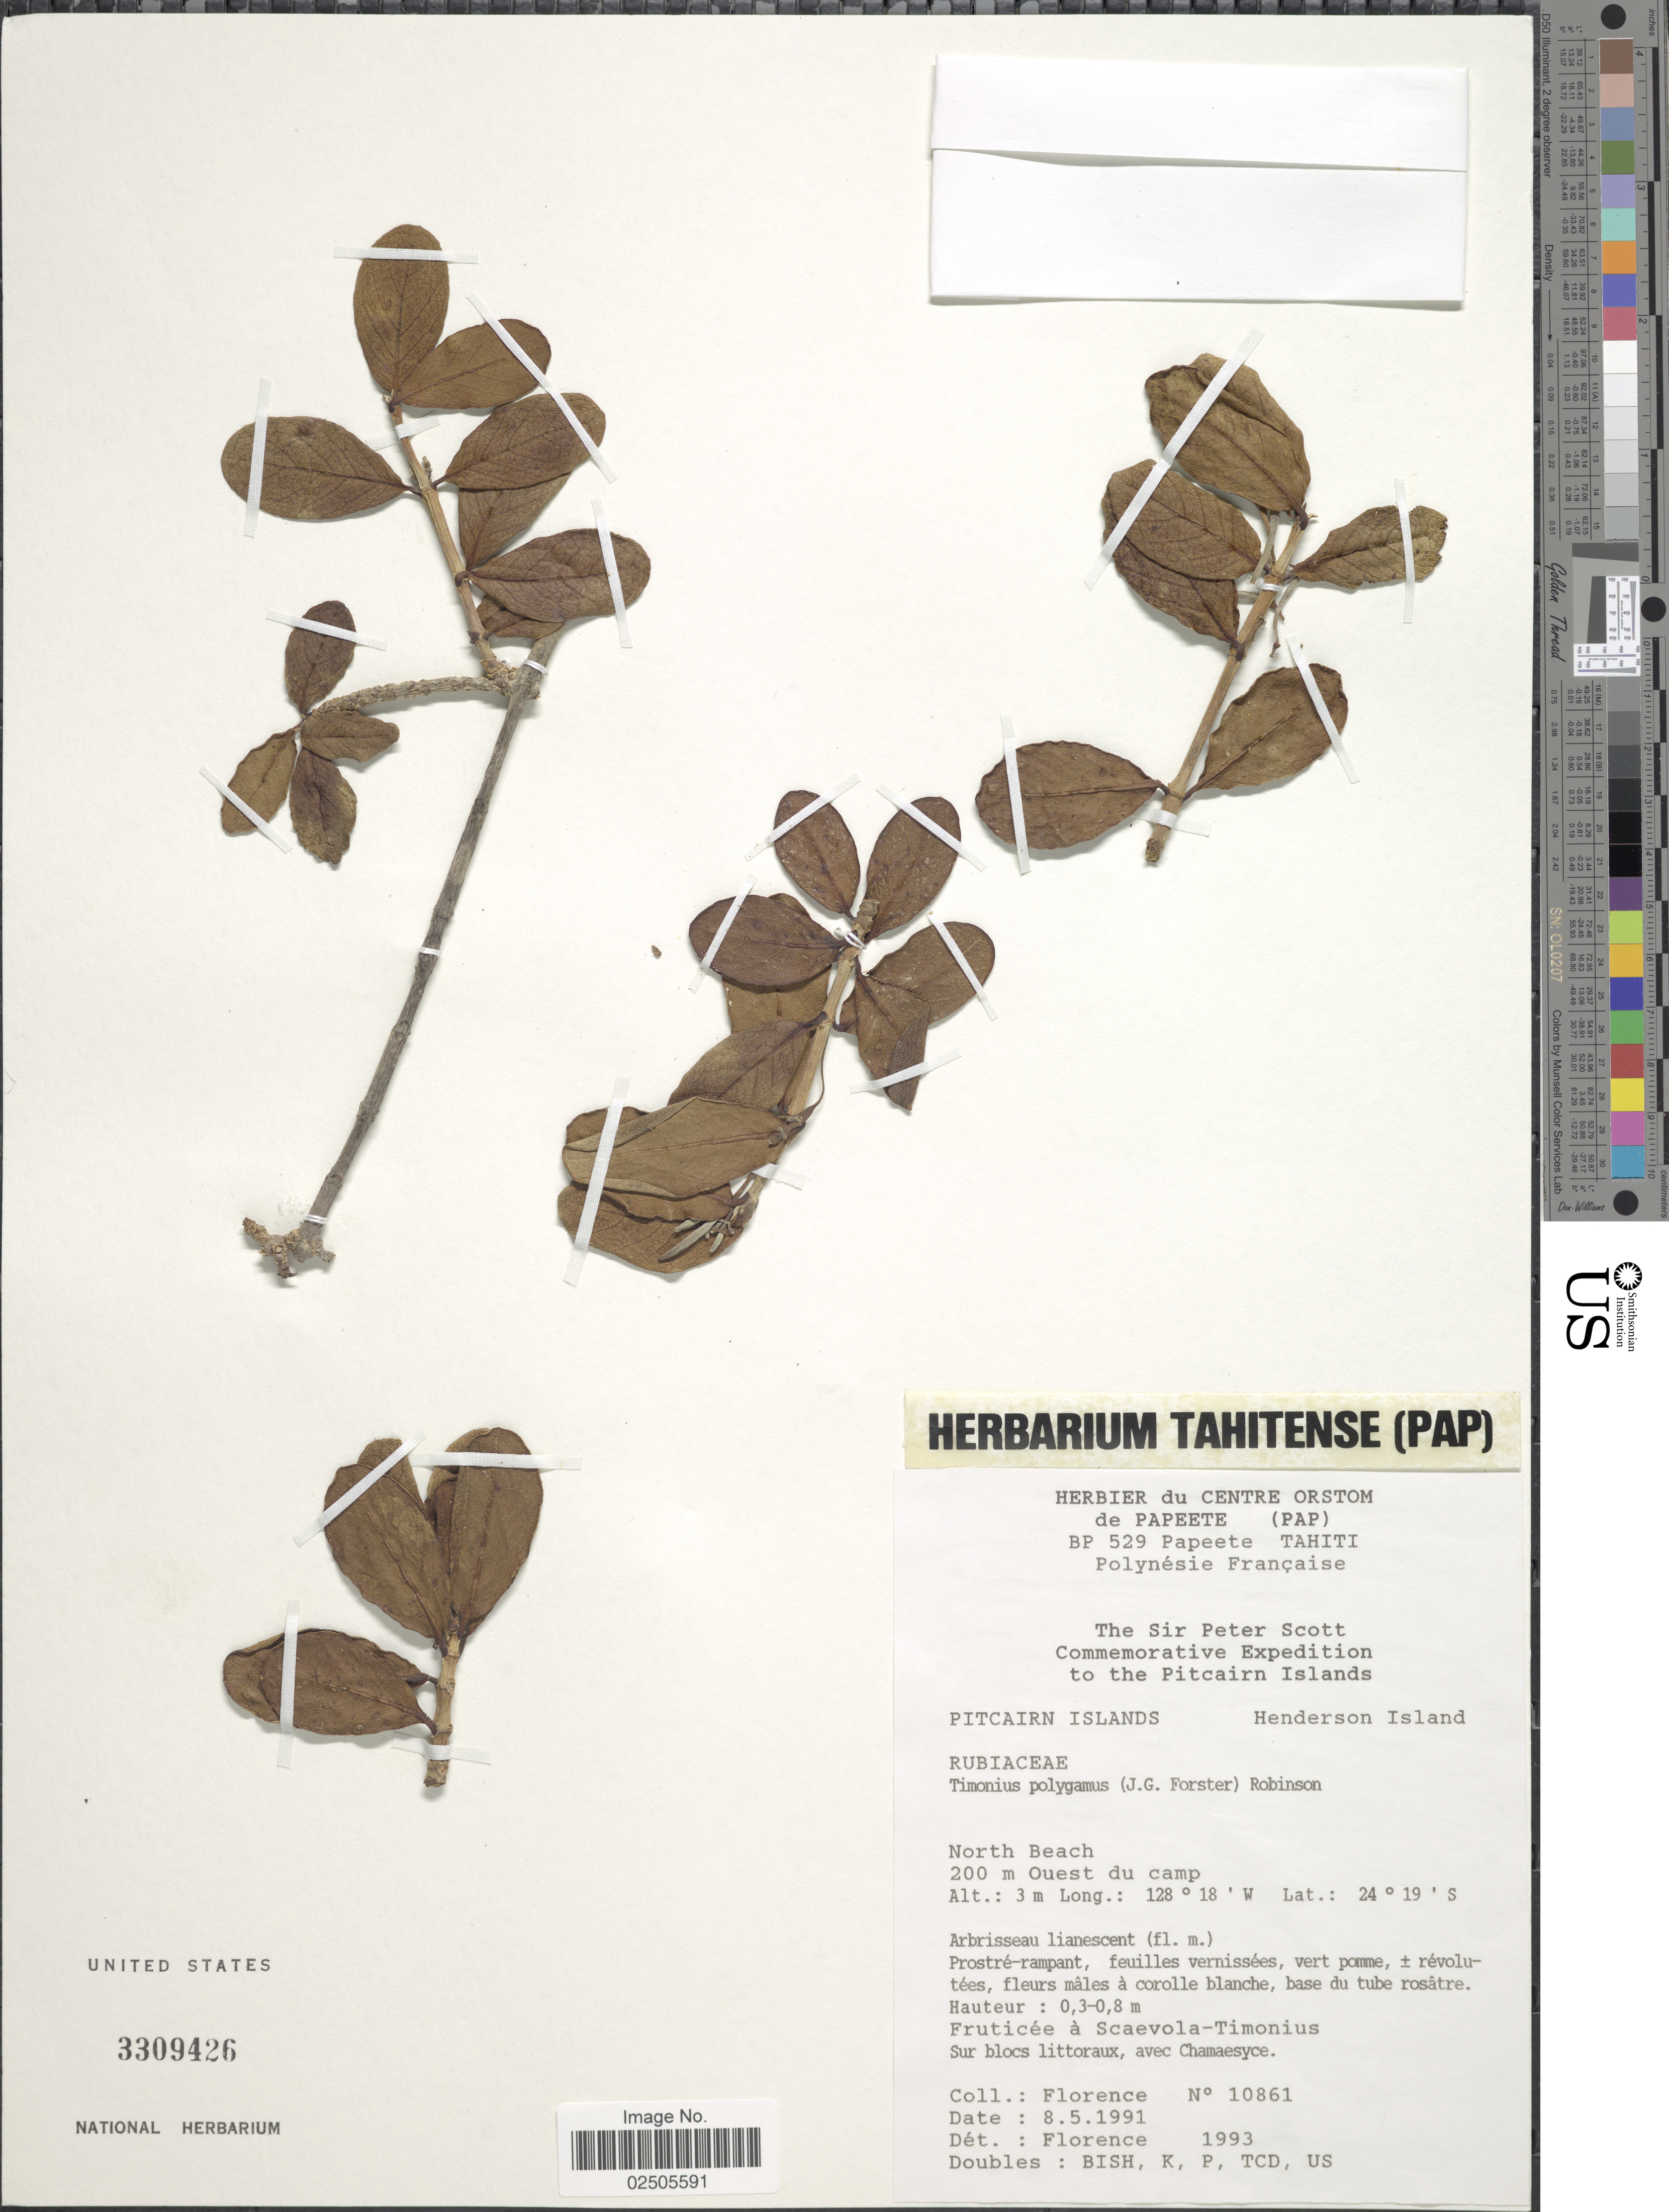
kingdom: Plantae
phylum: Tracheophyta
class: Magnoliopsida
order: Gentianales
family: Rubiaceae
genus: Timonius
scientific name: Timonius polygamus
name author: (G. Forst.) Rob.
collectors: -. Florence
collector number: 10861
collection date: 1991-05-08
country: Pitcairn Islands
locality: Pitcairn Islands, Henderson Island, North Beach, Ouest du camp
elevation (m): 3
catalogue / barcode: US 3309426